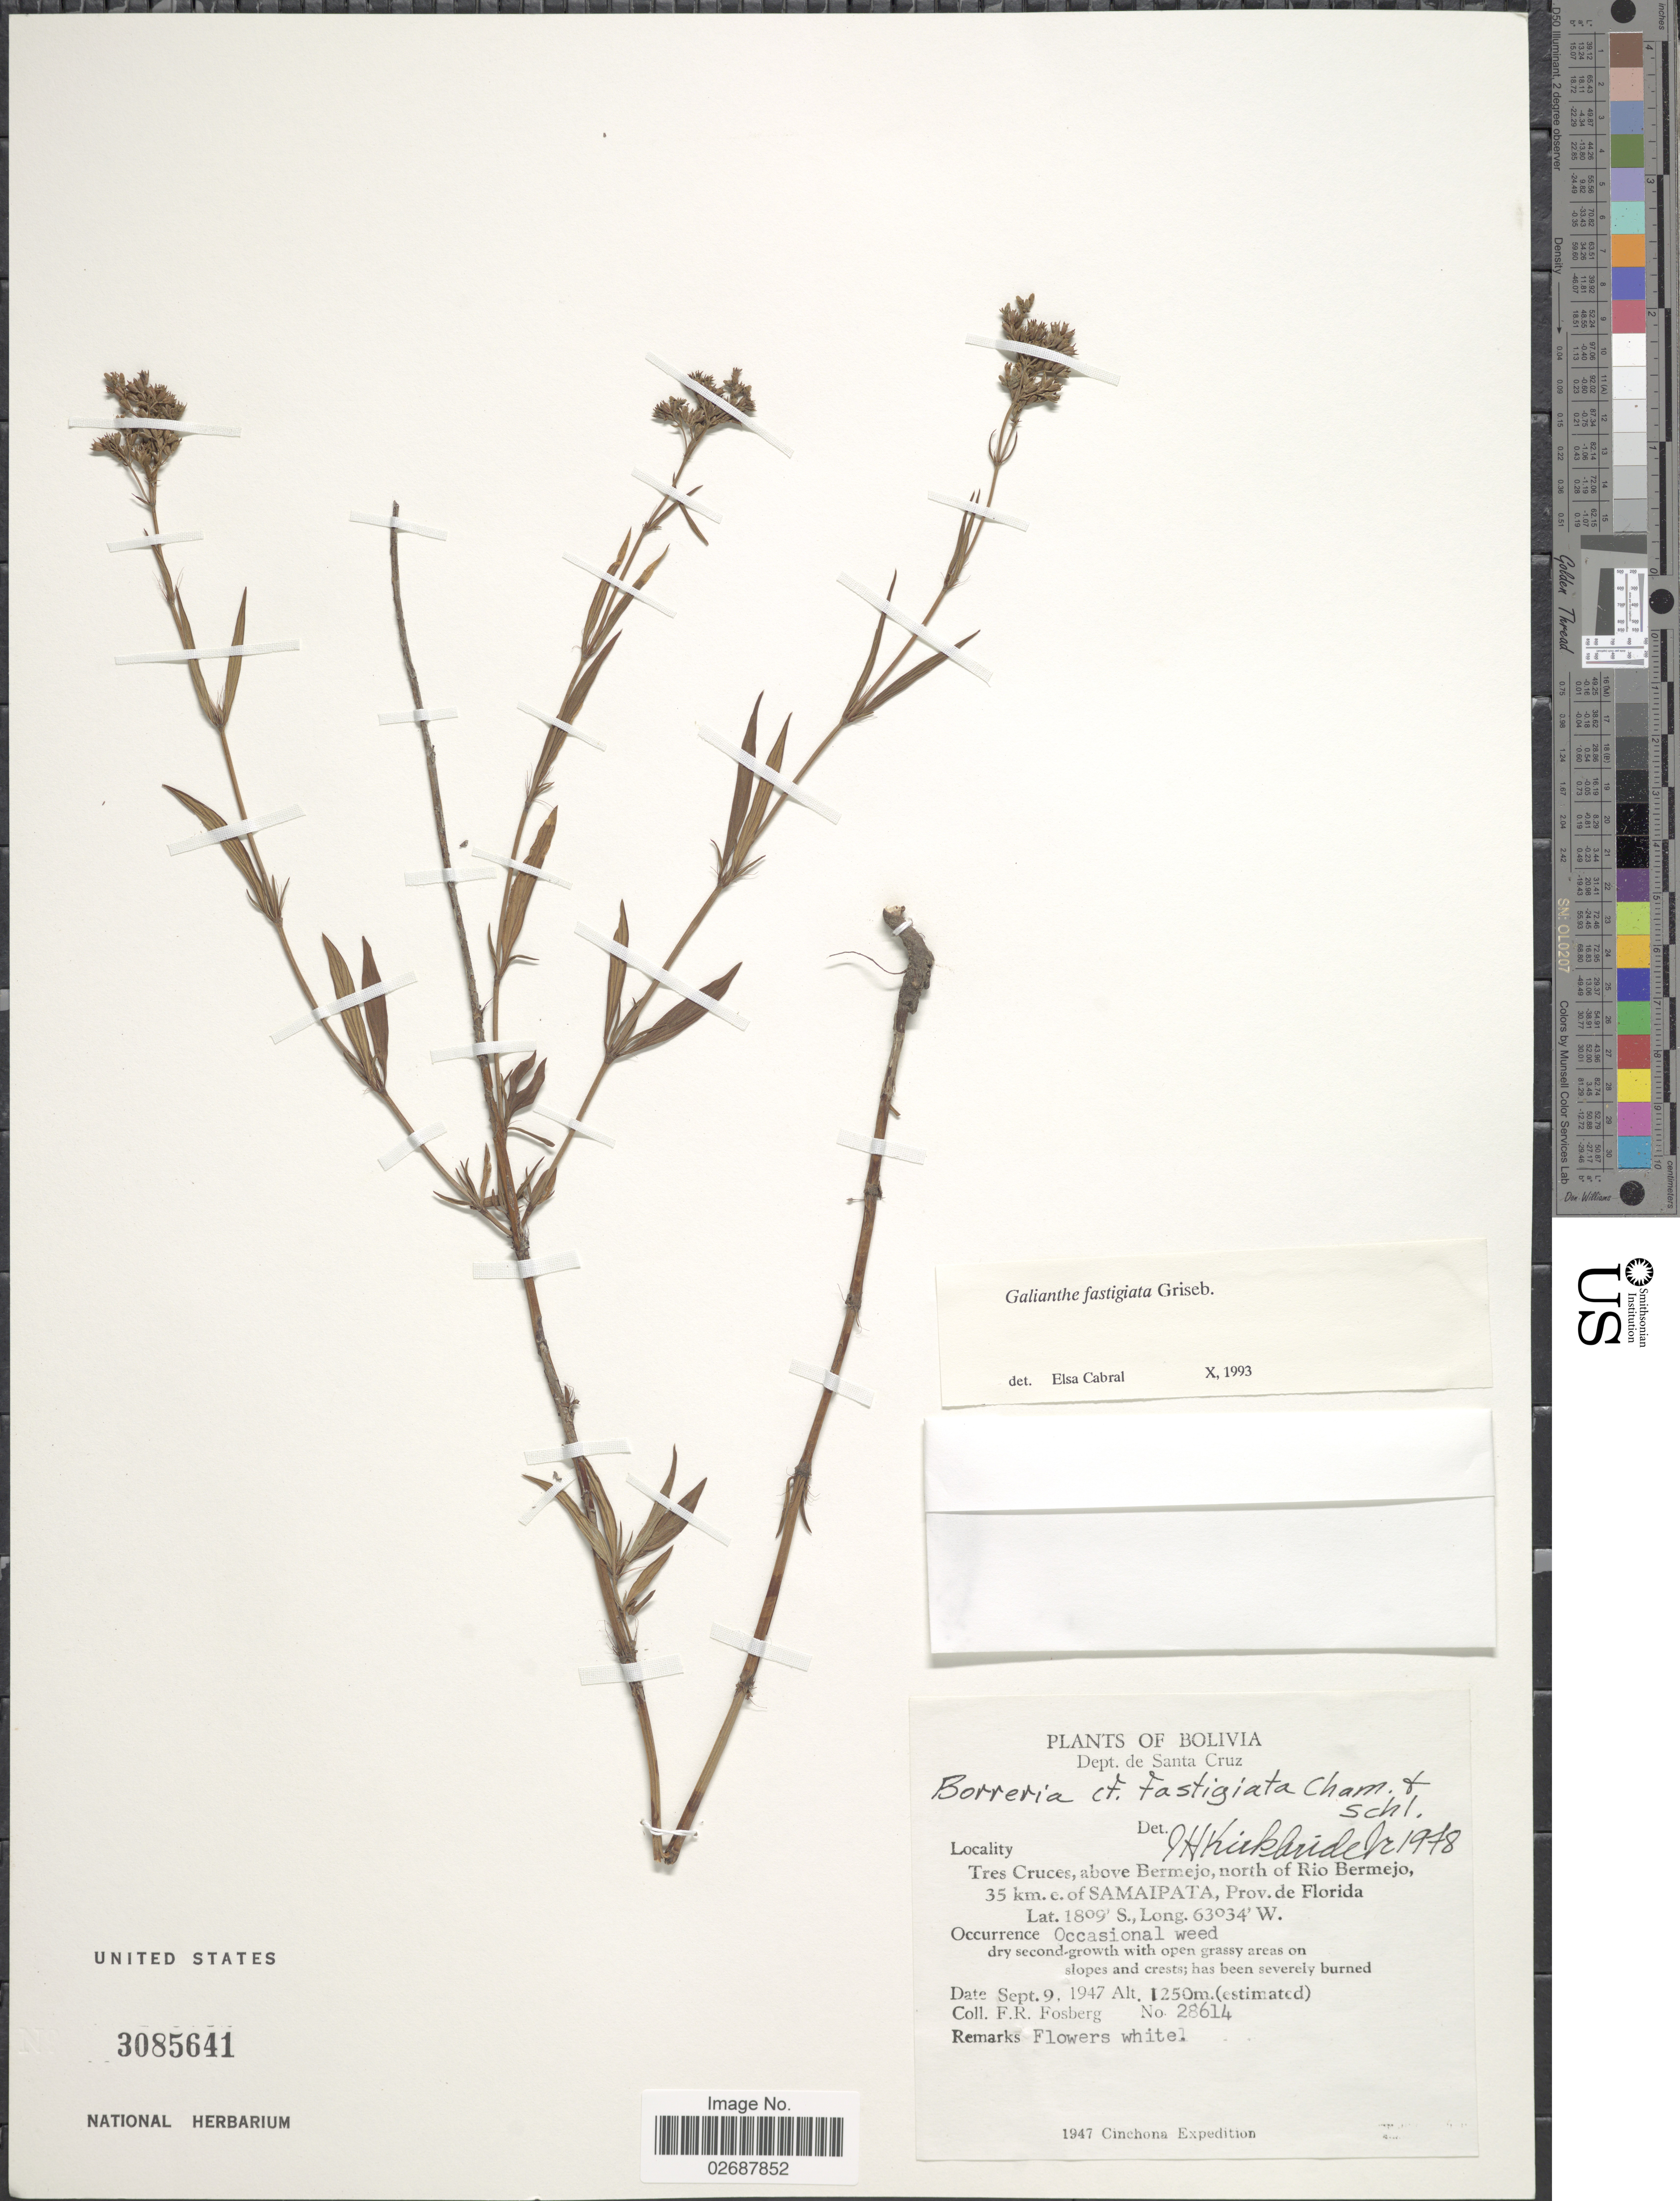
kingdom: Plantae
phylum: Tracheophyta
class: Magnoliopsida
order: Gentianales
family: Rubiaceae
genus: Galianthe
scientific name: Galianthe fastigiata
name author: Griseb.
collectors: F. R. Fosberg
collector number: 28614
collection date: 1947-09-09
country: Bolivia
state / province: Santa Cruz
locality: Tres Cruces, above Bermejo, north of Rio Bermejo, 35 km. e. of Samaipata, Prov. de Florida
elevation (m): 1250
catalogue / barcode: US 3085641